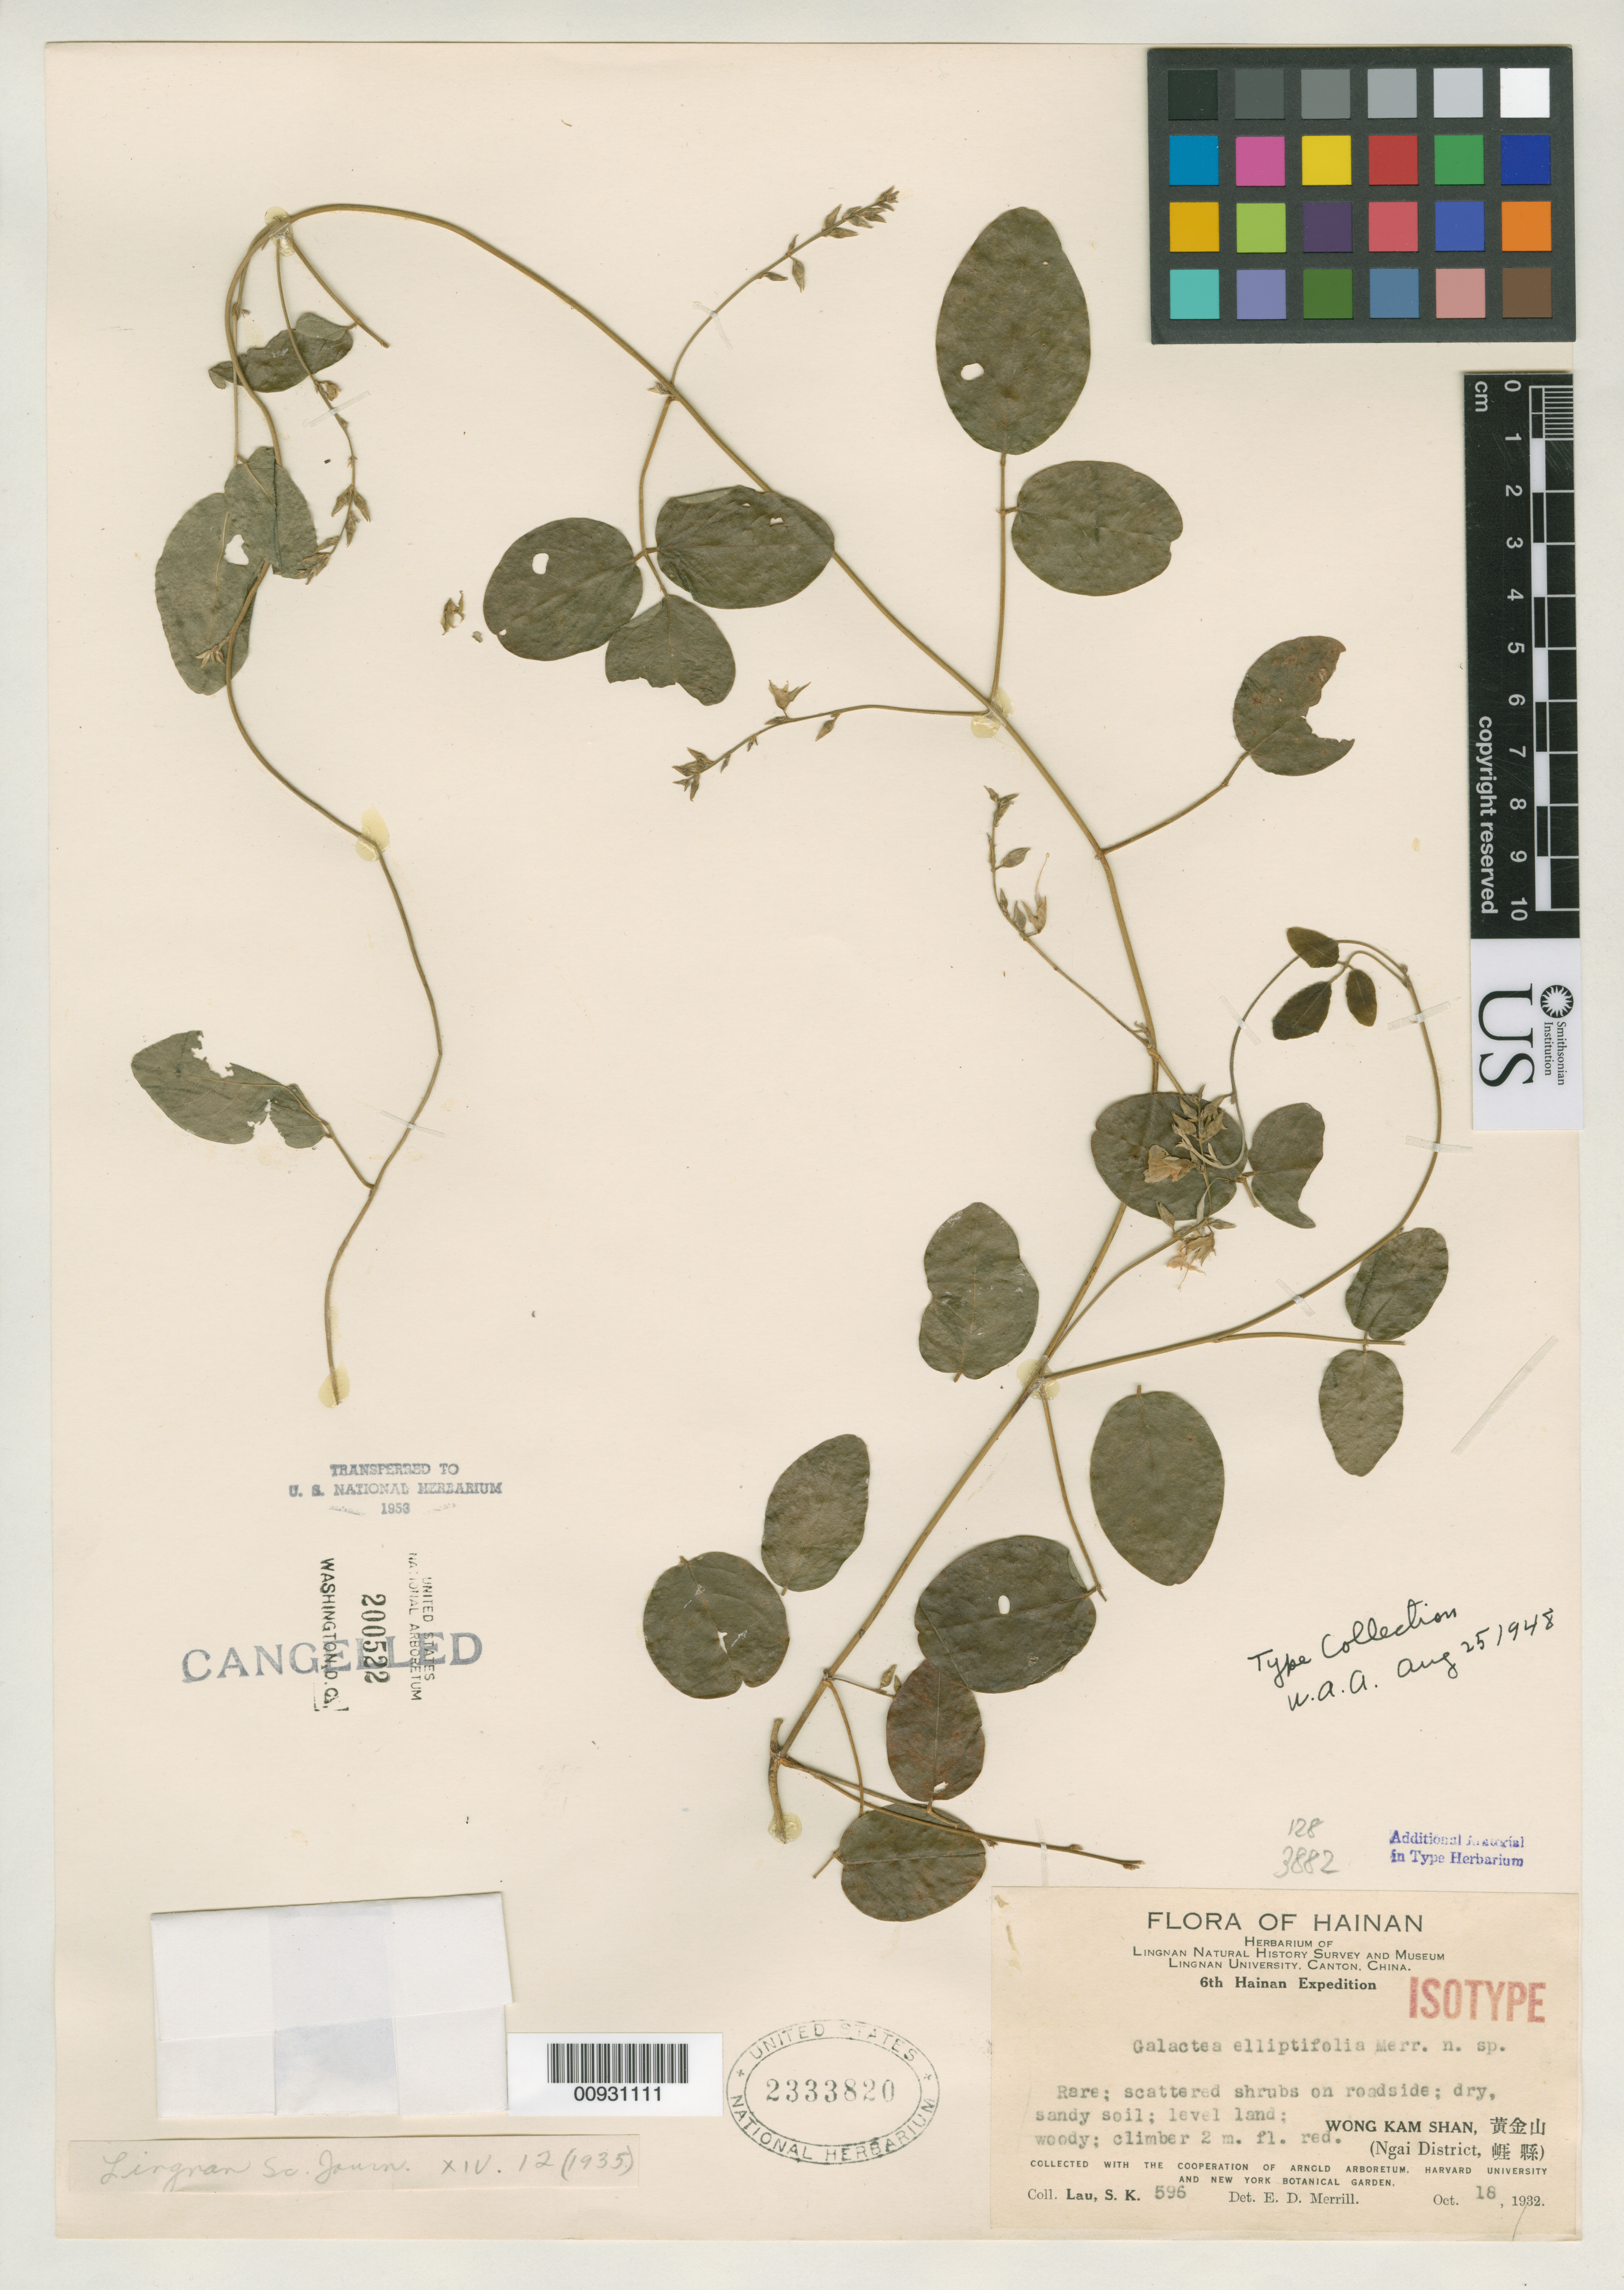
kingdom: Plantae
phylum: Tracheophyta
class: Magnoliopsida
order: Fabales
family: Fabaceae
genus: Galactia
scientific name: Galactia elliptifoliola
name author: Merr.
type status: Isotype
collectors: S. K. Lau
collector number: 596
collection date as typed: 18 Oct 1932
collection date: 1932-10-18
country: China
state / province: Guangdong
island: Hainan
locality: Ngai Dist., Wong Kam Shan.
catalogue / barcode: US 2333820